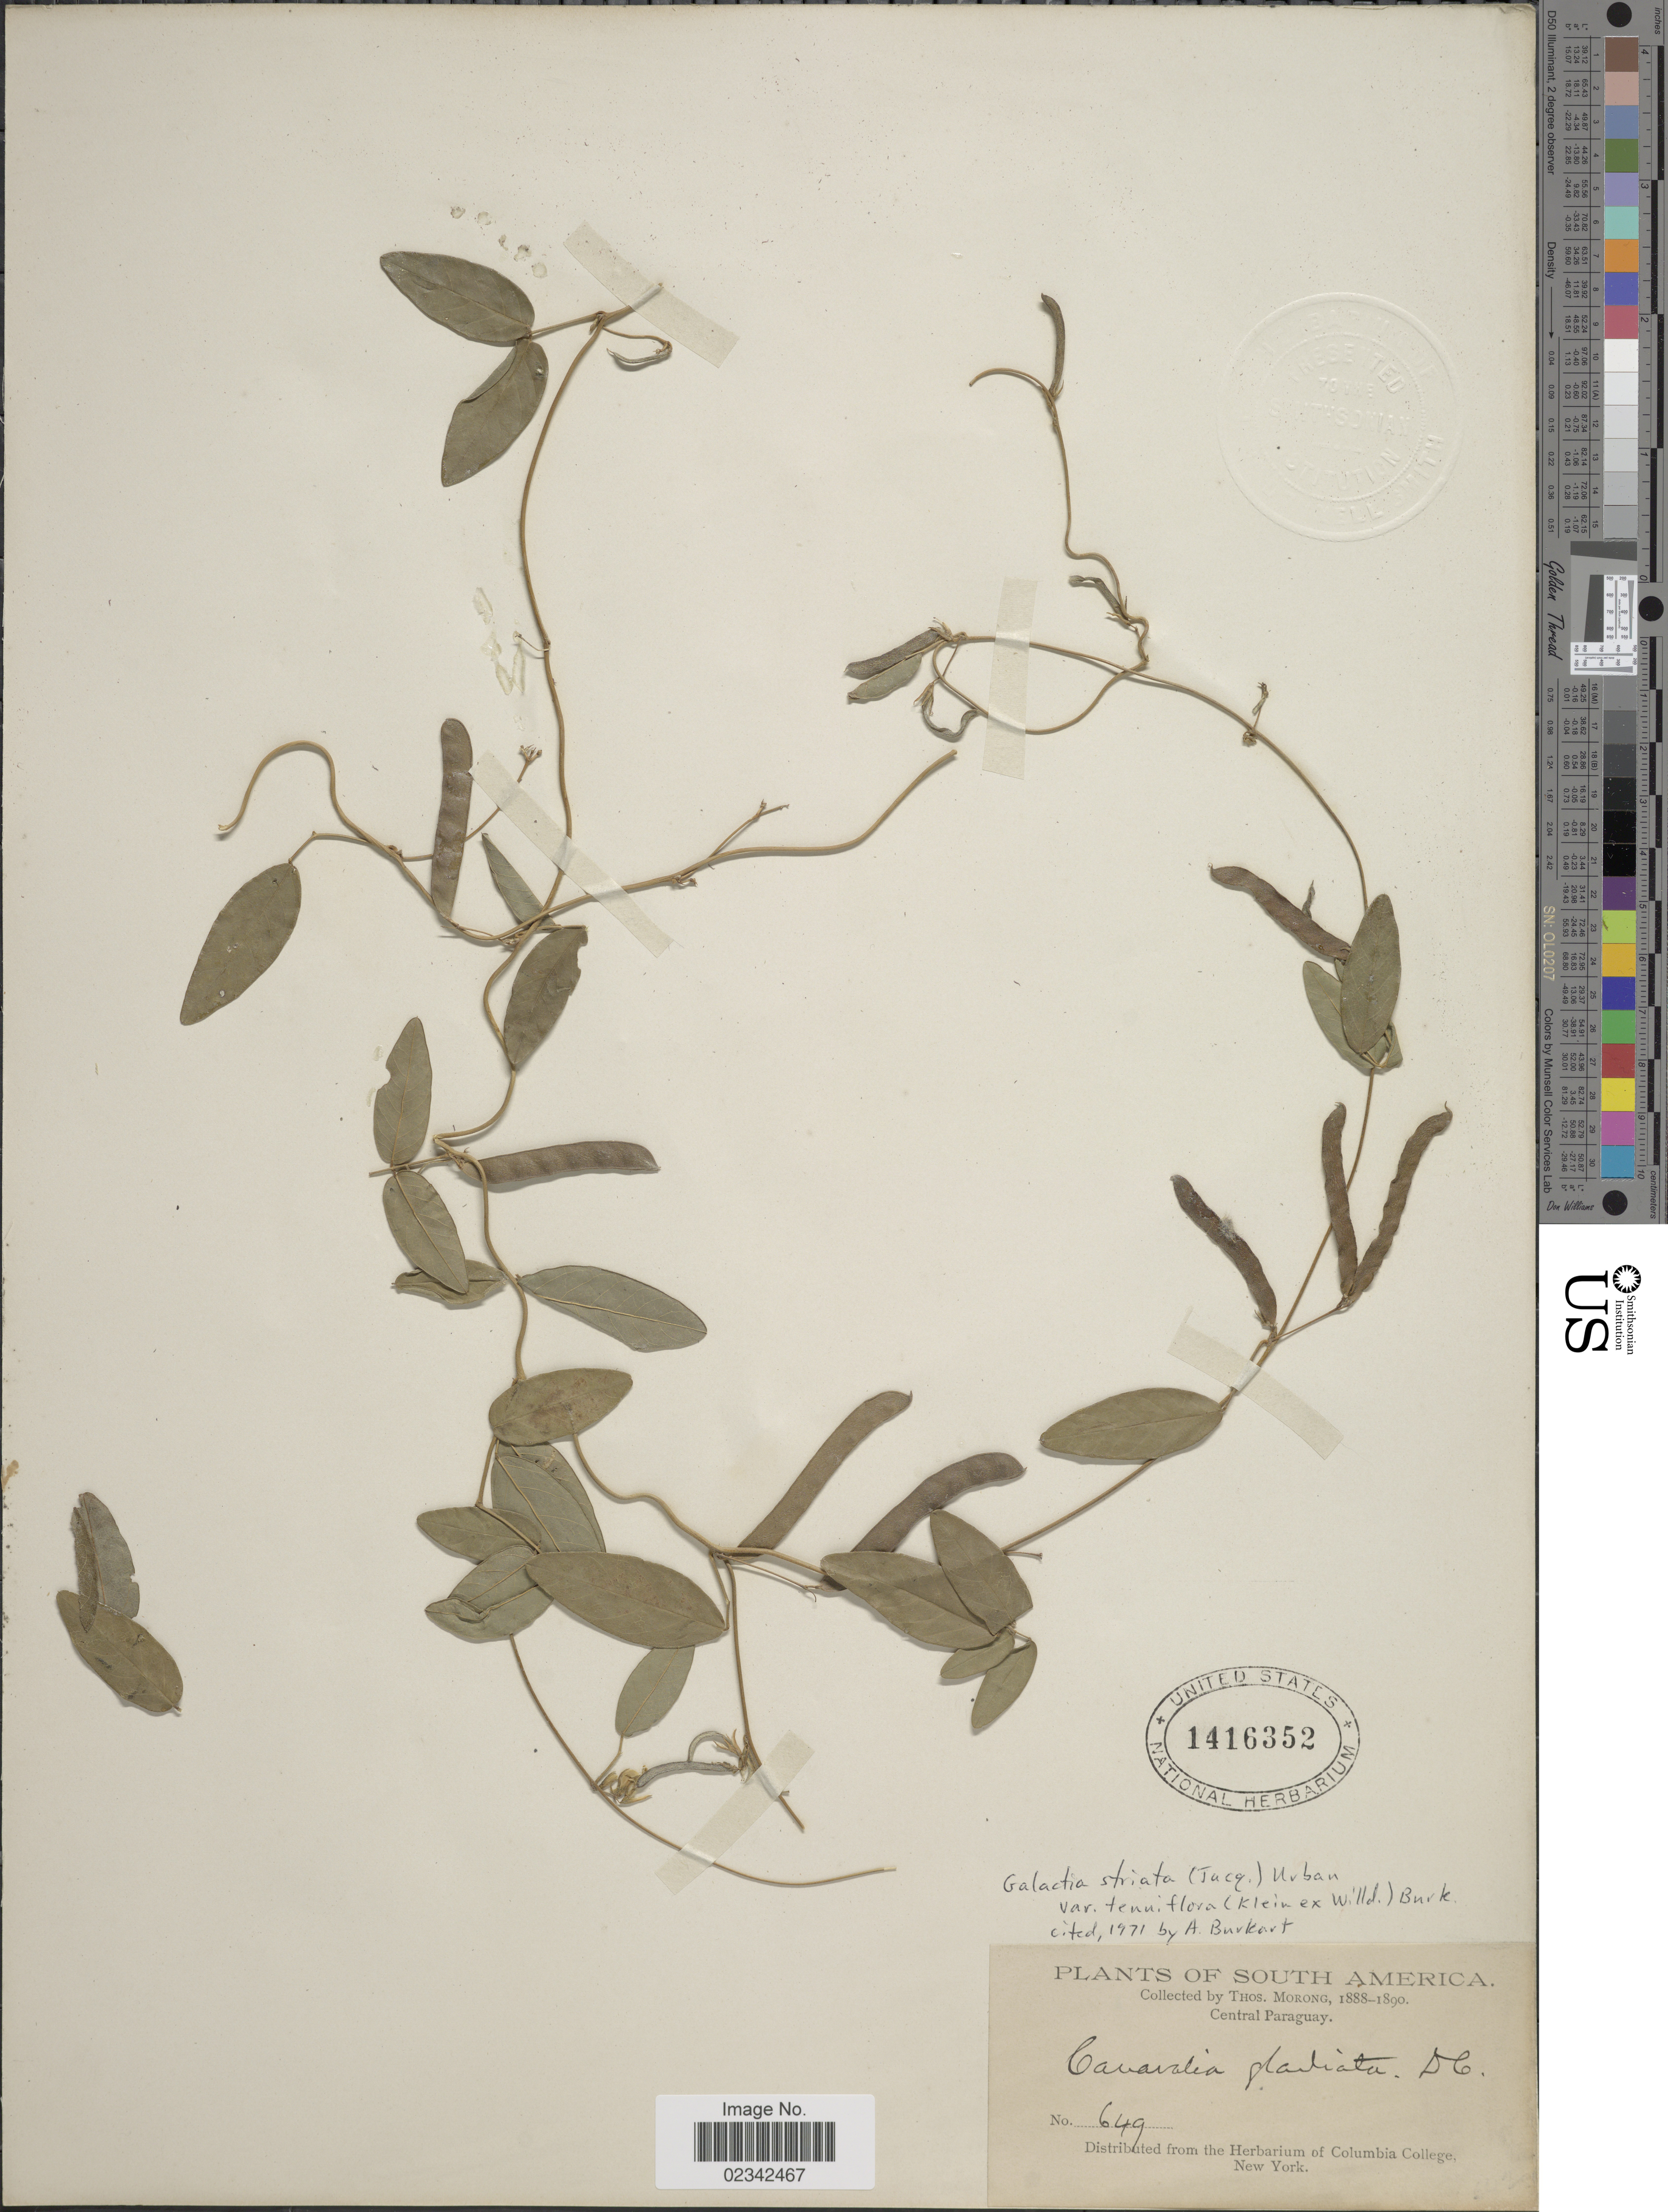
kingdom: Plantae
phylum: Tracheophyta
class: Magnoliopsida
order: Fabales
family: Fabaceae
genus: Galactia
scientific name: Galactia striata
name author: (Jacq.) Urb.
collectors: ex herb. T. Morong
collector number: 649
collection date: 1888/1890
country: Paraguay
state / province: Central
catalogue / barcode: US 1416352